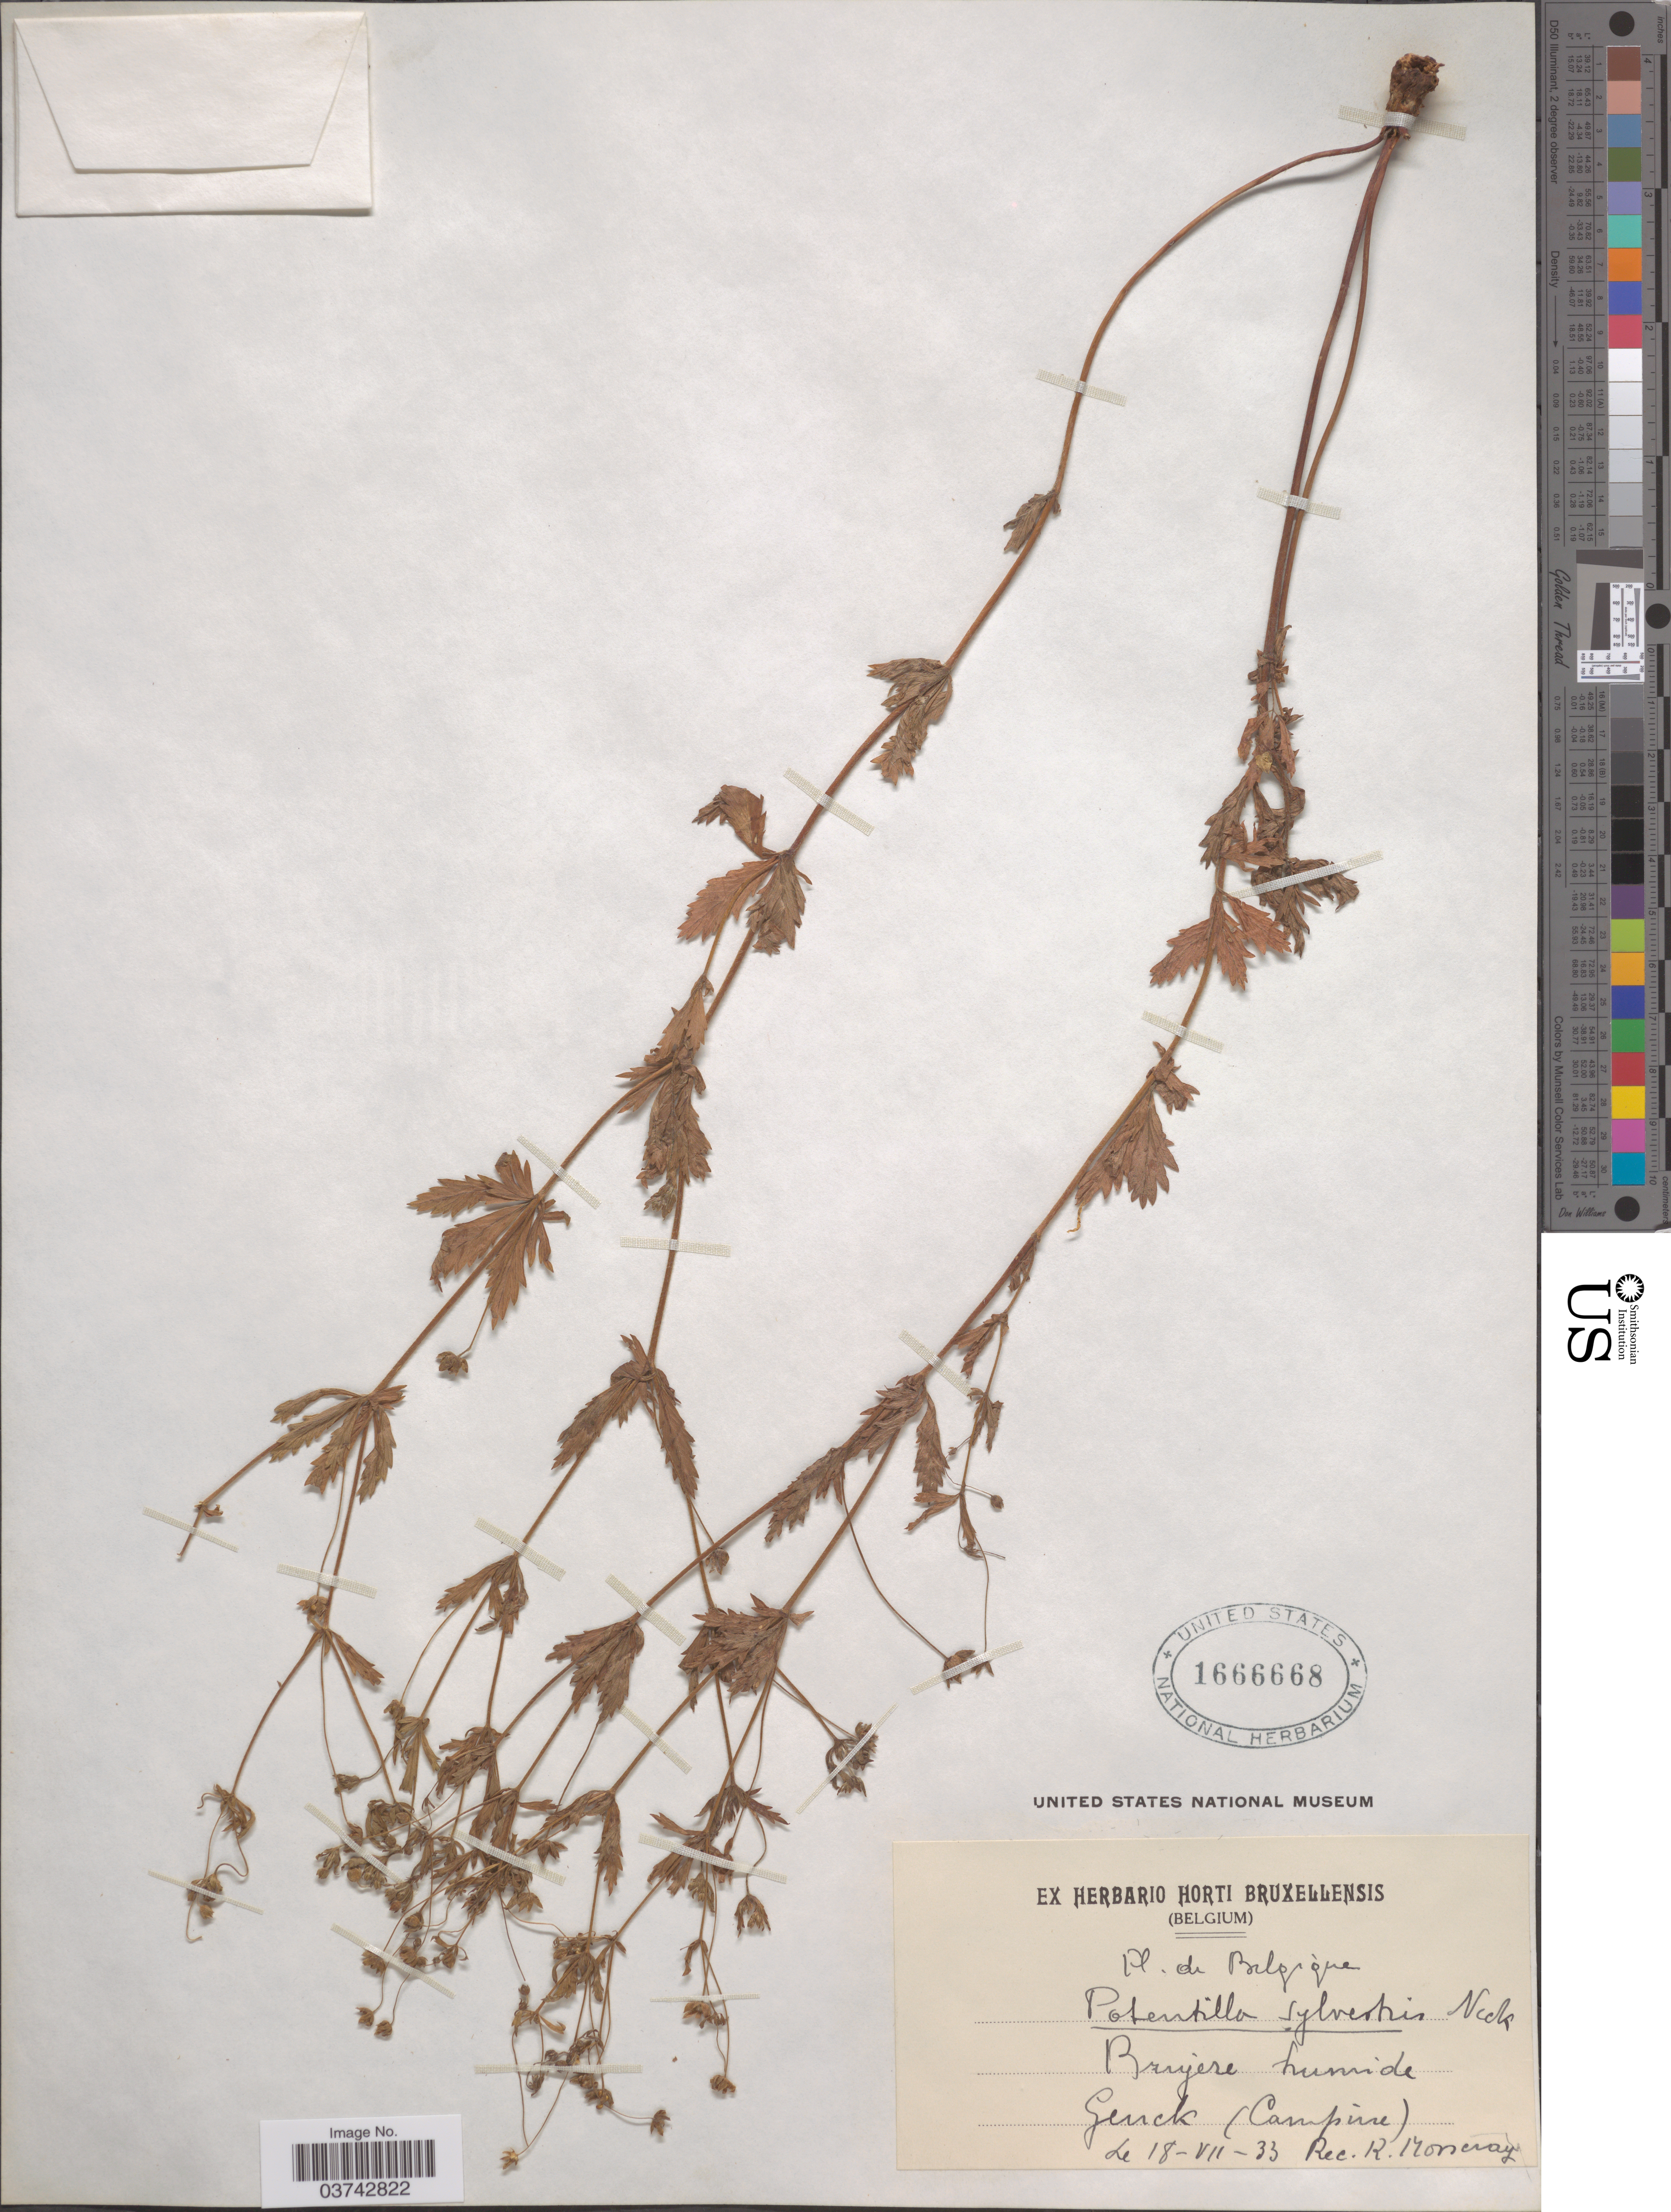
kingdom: Plantae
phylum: Tracheophyta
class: Magnoliopsida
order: Rosales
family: Rosaceae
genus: Potentilla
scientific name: Potentilla silvestris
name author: Neck.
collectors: R. Mosseray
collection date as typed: Transcribed d/m/y: 18/7/33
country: Belgium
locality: Belgique. Bruyere humide Genck (Campine).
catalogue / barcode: US 1666668